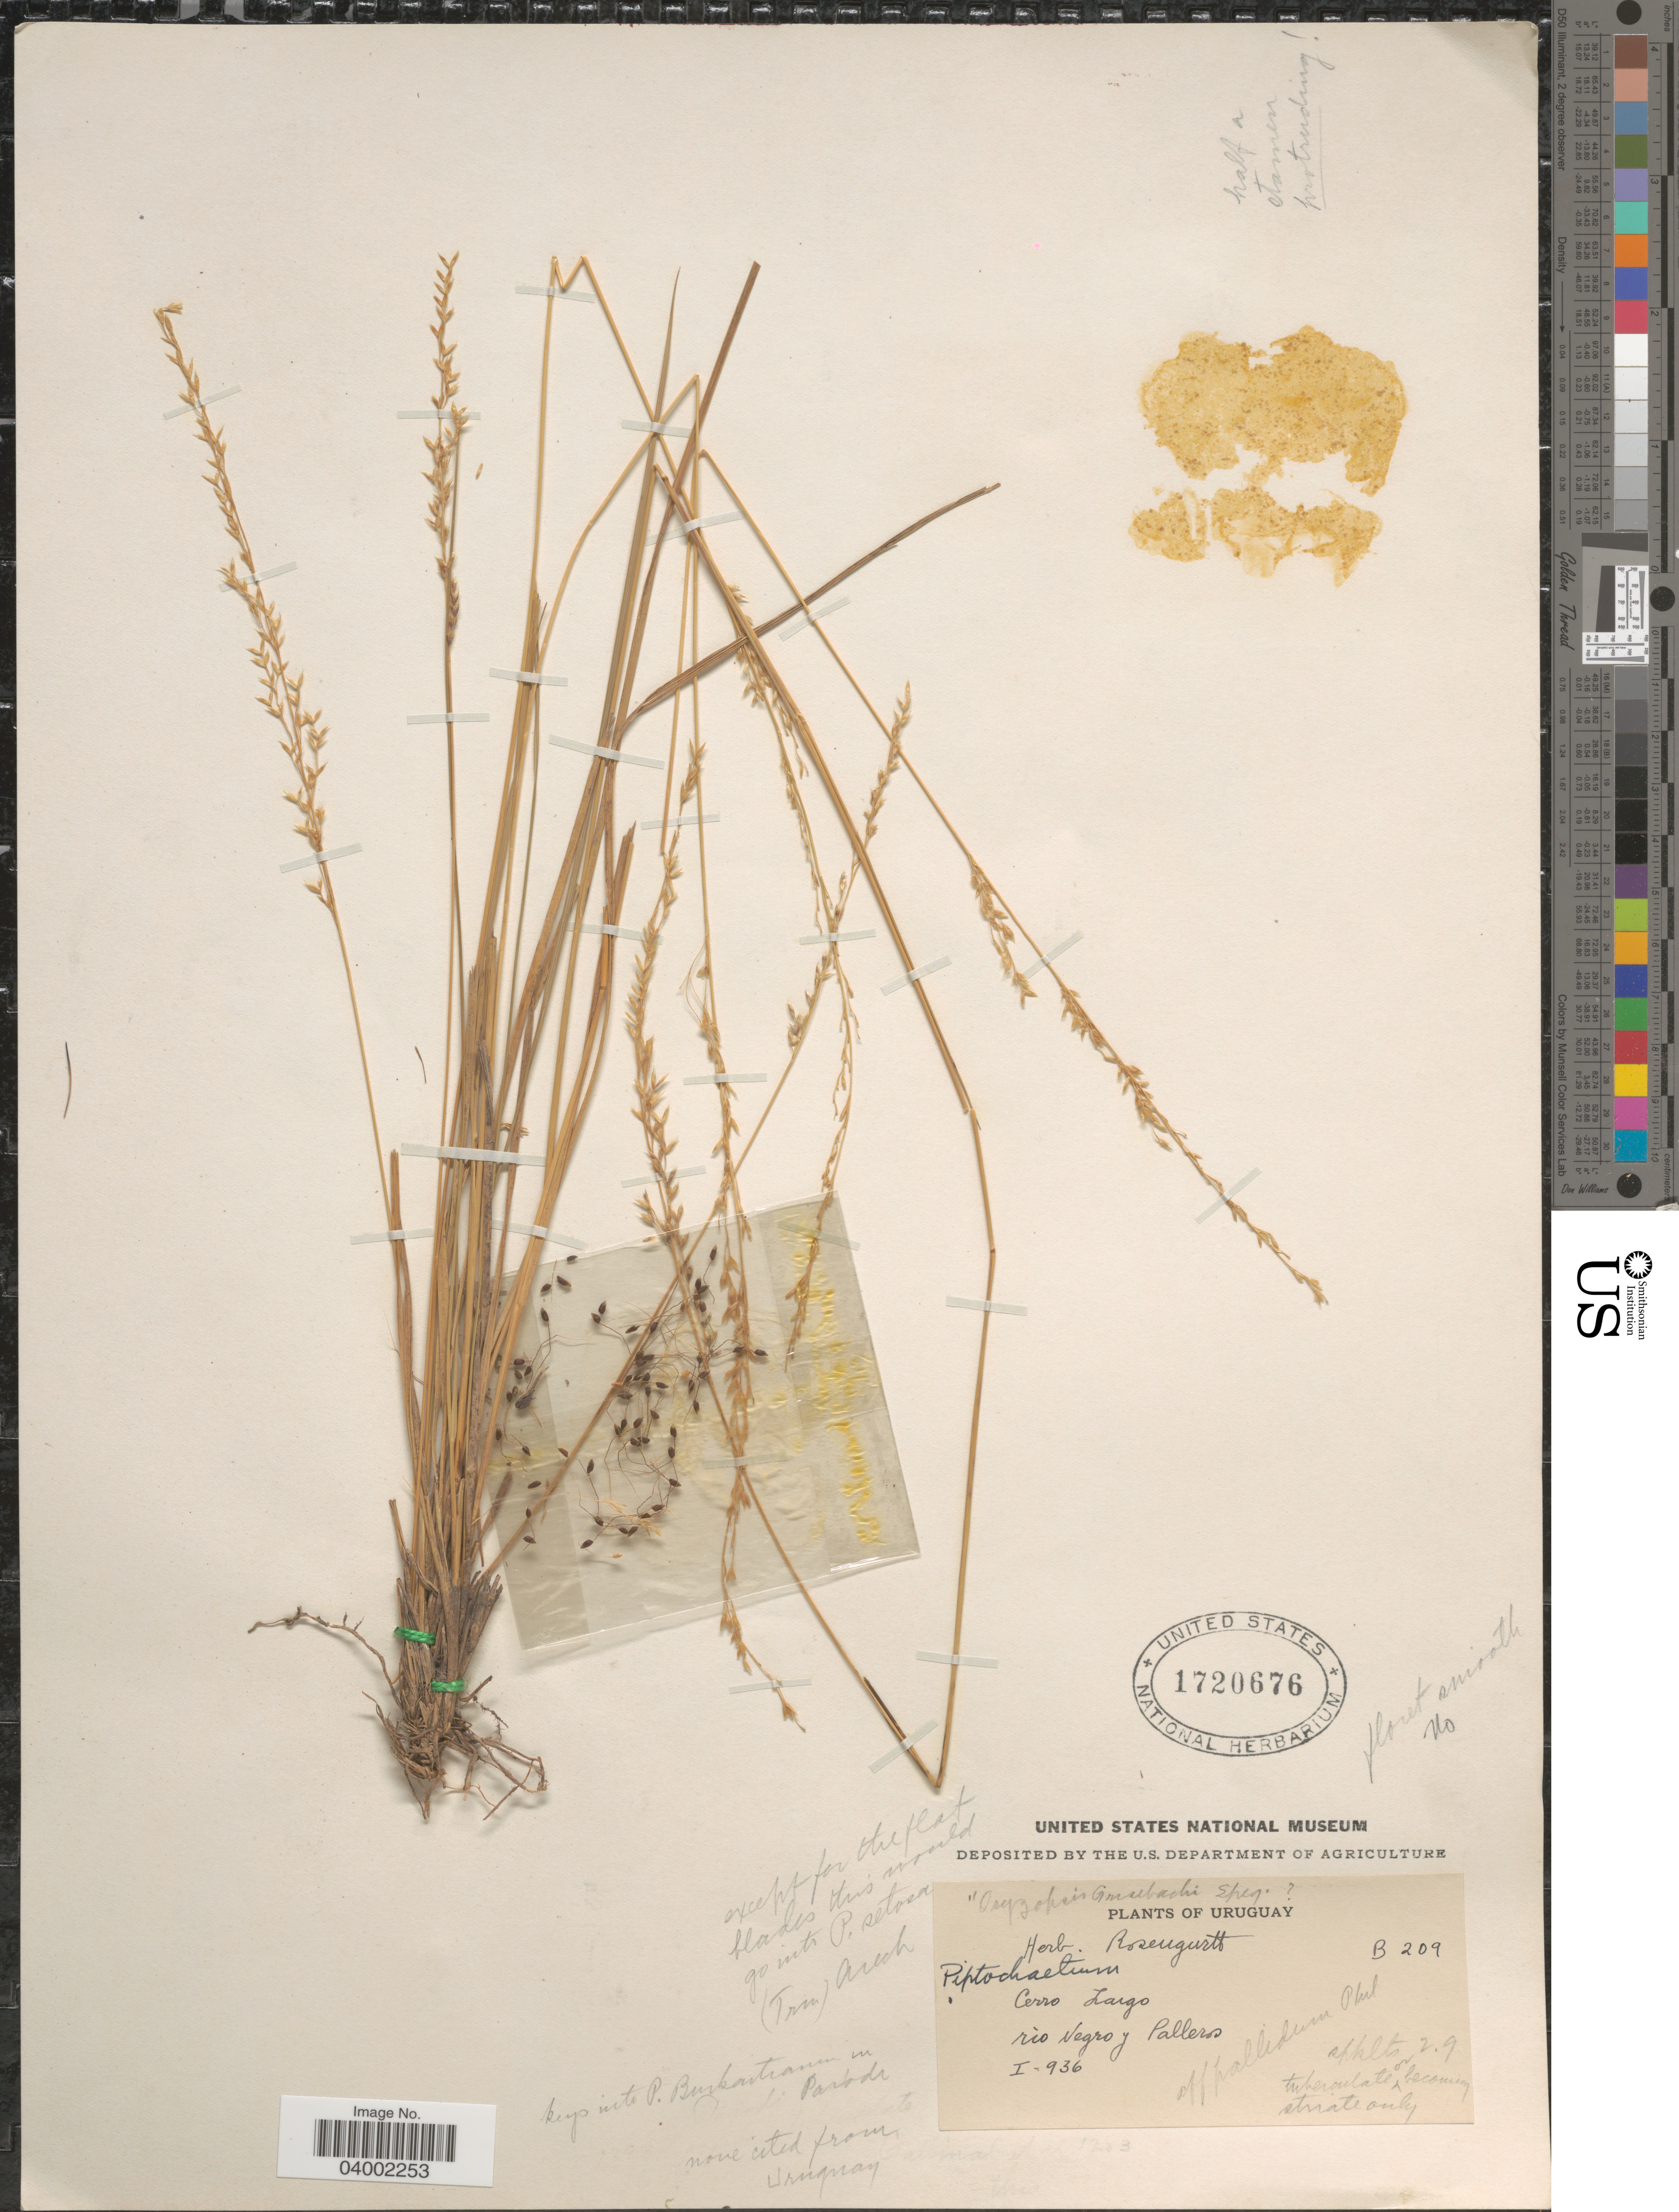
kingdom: Plantae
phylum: Tracheophyta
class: Liliopsida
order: Poales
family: Poaceae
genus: Piptochaetium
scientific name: Piptochaetium sp.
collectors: ex herb. Rosengurtt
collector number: B209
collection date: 1936-01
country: Uruguay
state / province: Cerro Largo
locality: Rio Negro y Palleros.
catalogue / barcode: US 1720676